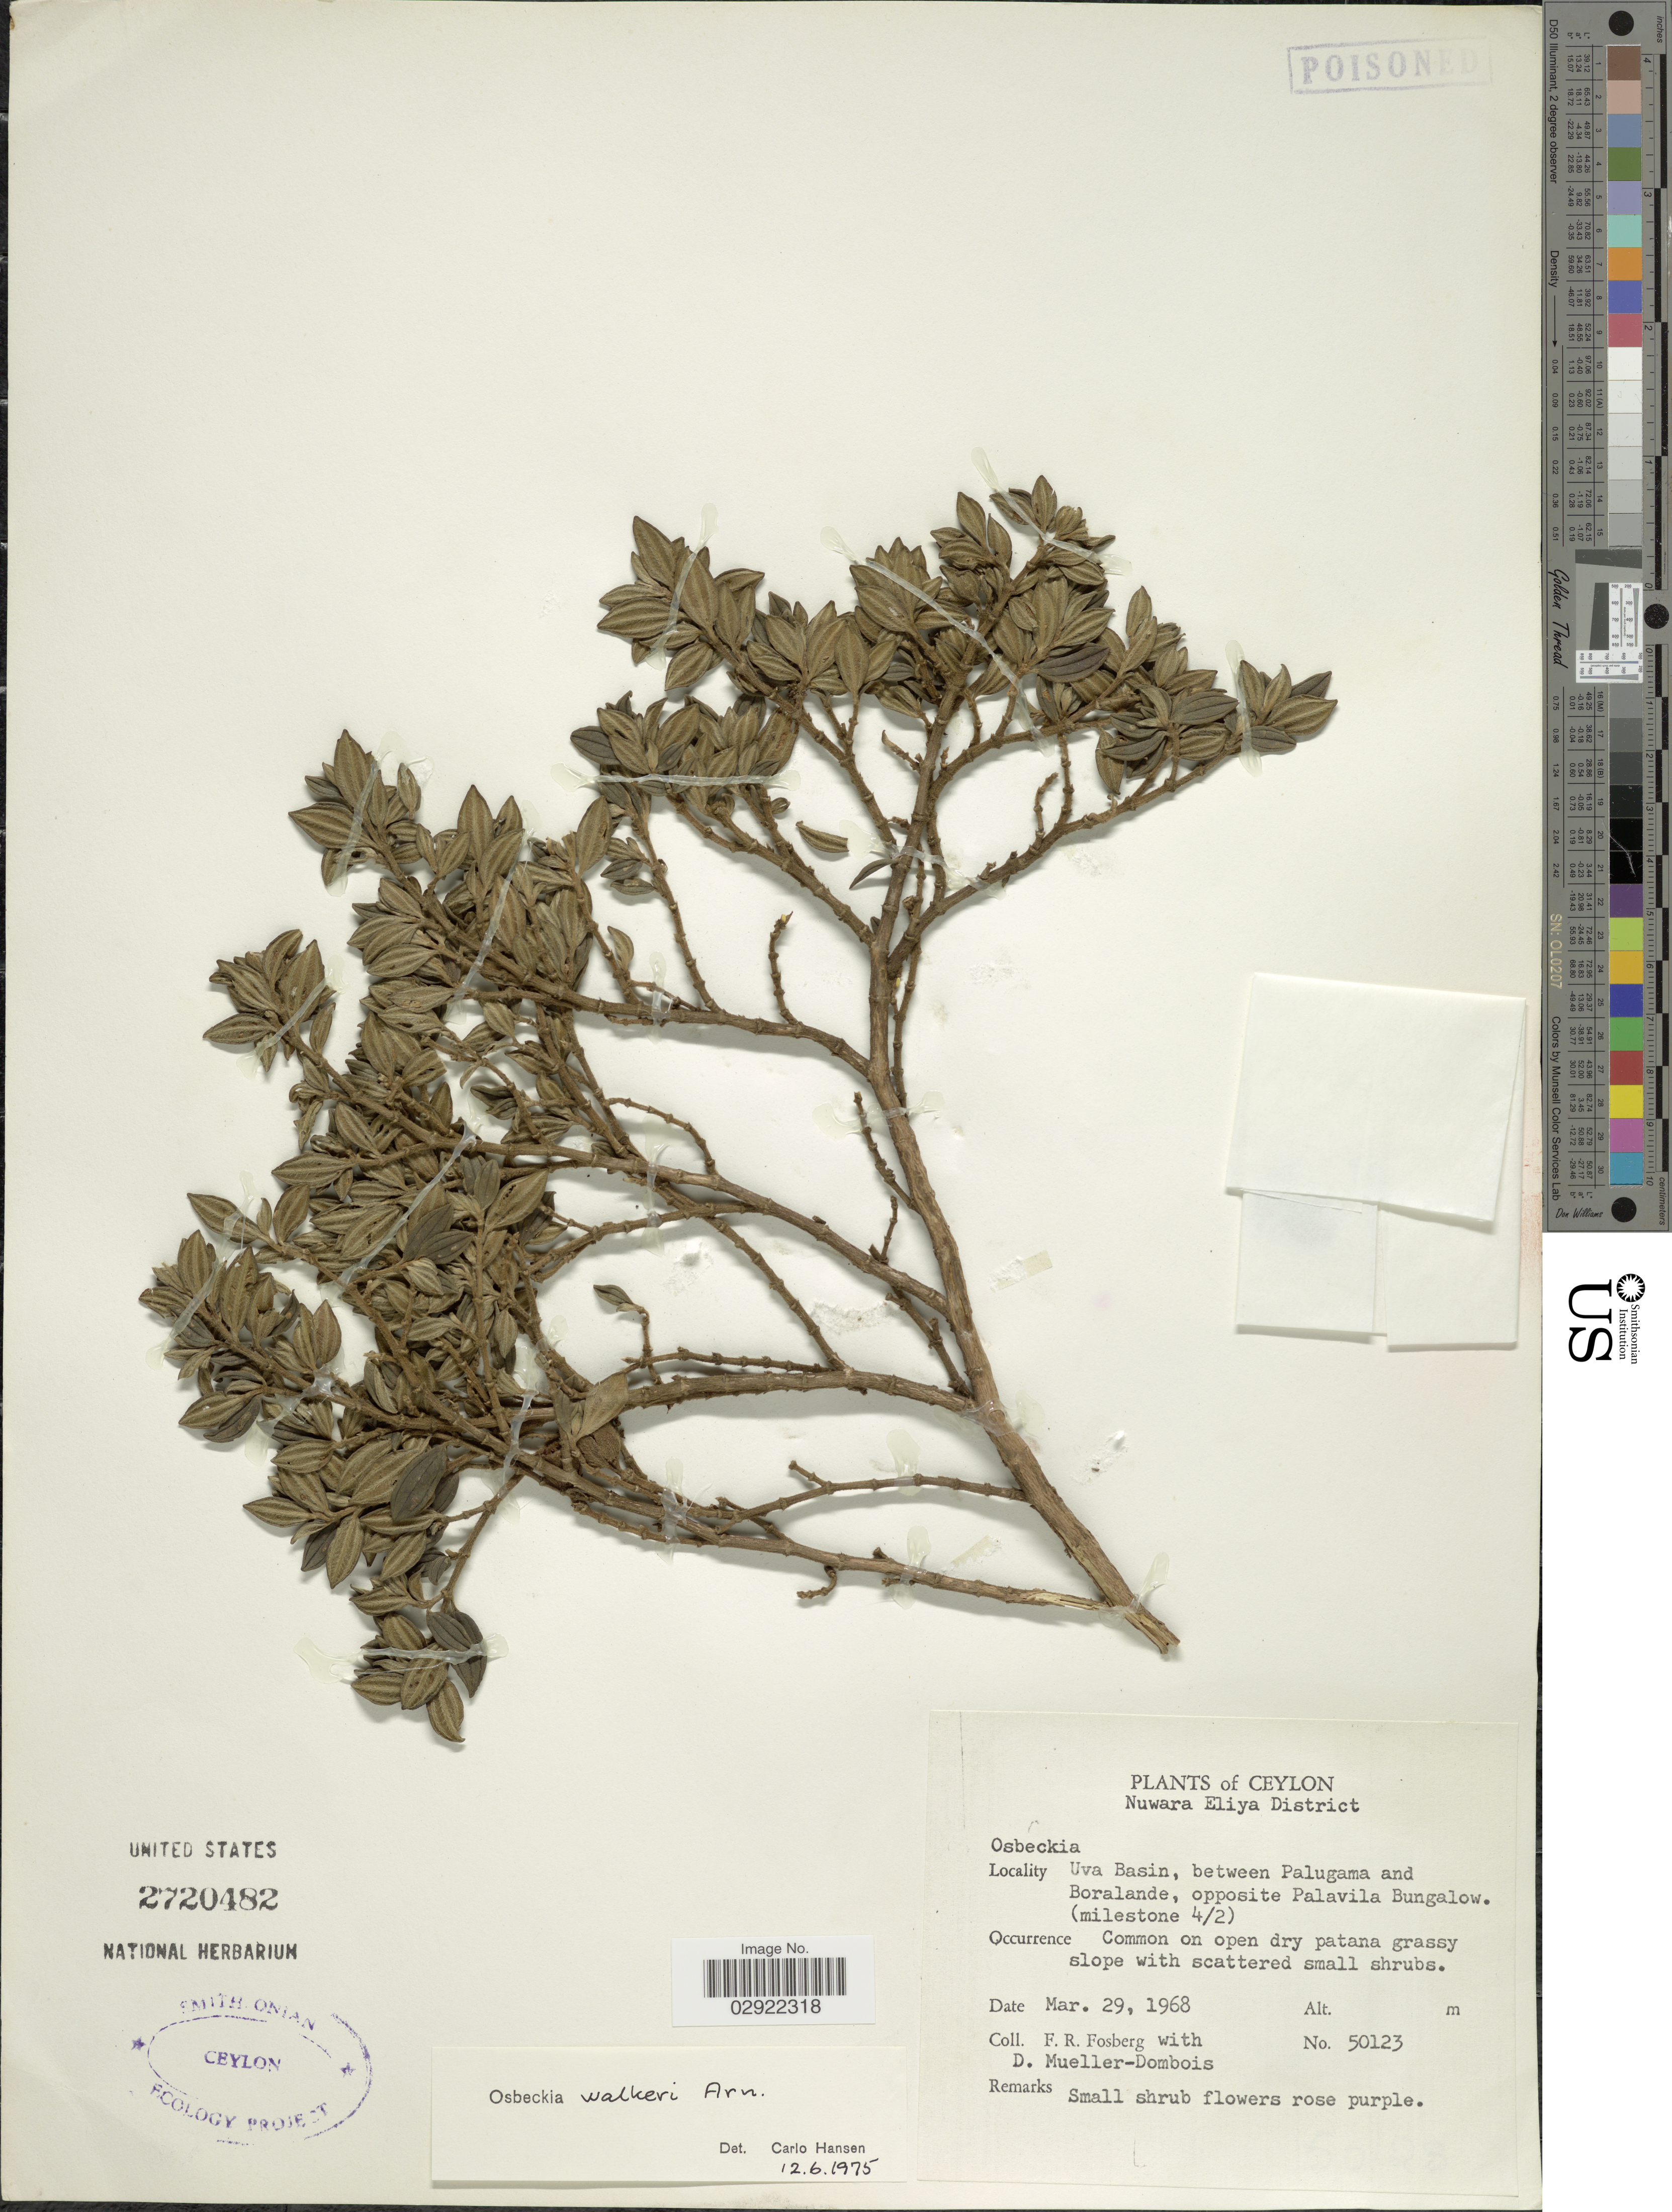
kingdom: Plantae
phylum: Tracheophyta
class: Magnoliopsida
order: Myrtales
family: Melastomataceae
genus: Osbeckia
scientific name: Osbeckia walkeri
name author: Arn.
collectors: F. R. Fosberg & D. Mueller-Dombois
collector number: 50123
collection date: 1968-03-29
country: Sri Lanka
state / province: Uva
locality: Ceylon. Nuwara Eliya District. Uva Basin, between Palugama and Boralande, opposite Palavila Bungalow. (milestone 4/2).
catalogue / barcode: US 2720482